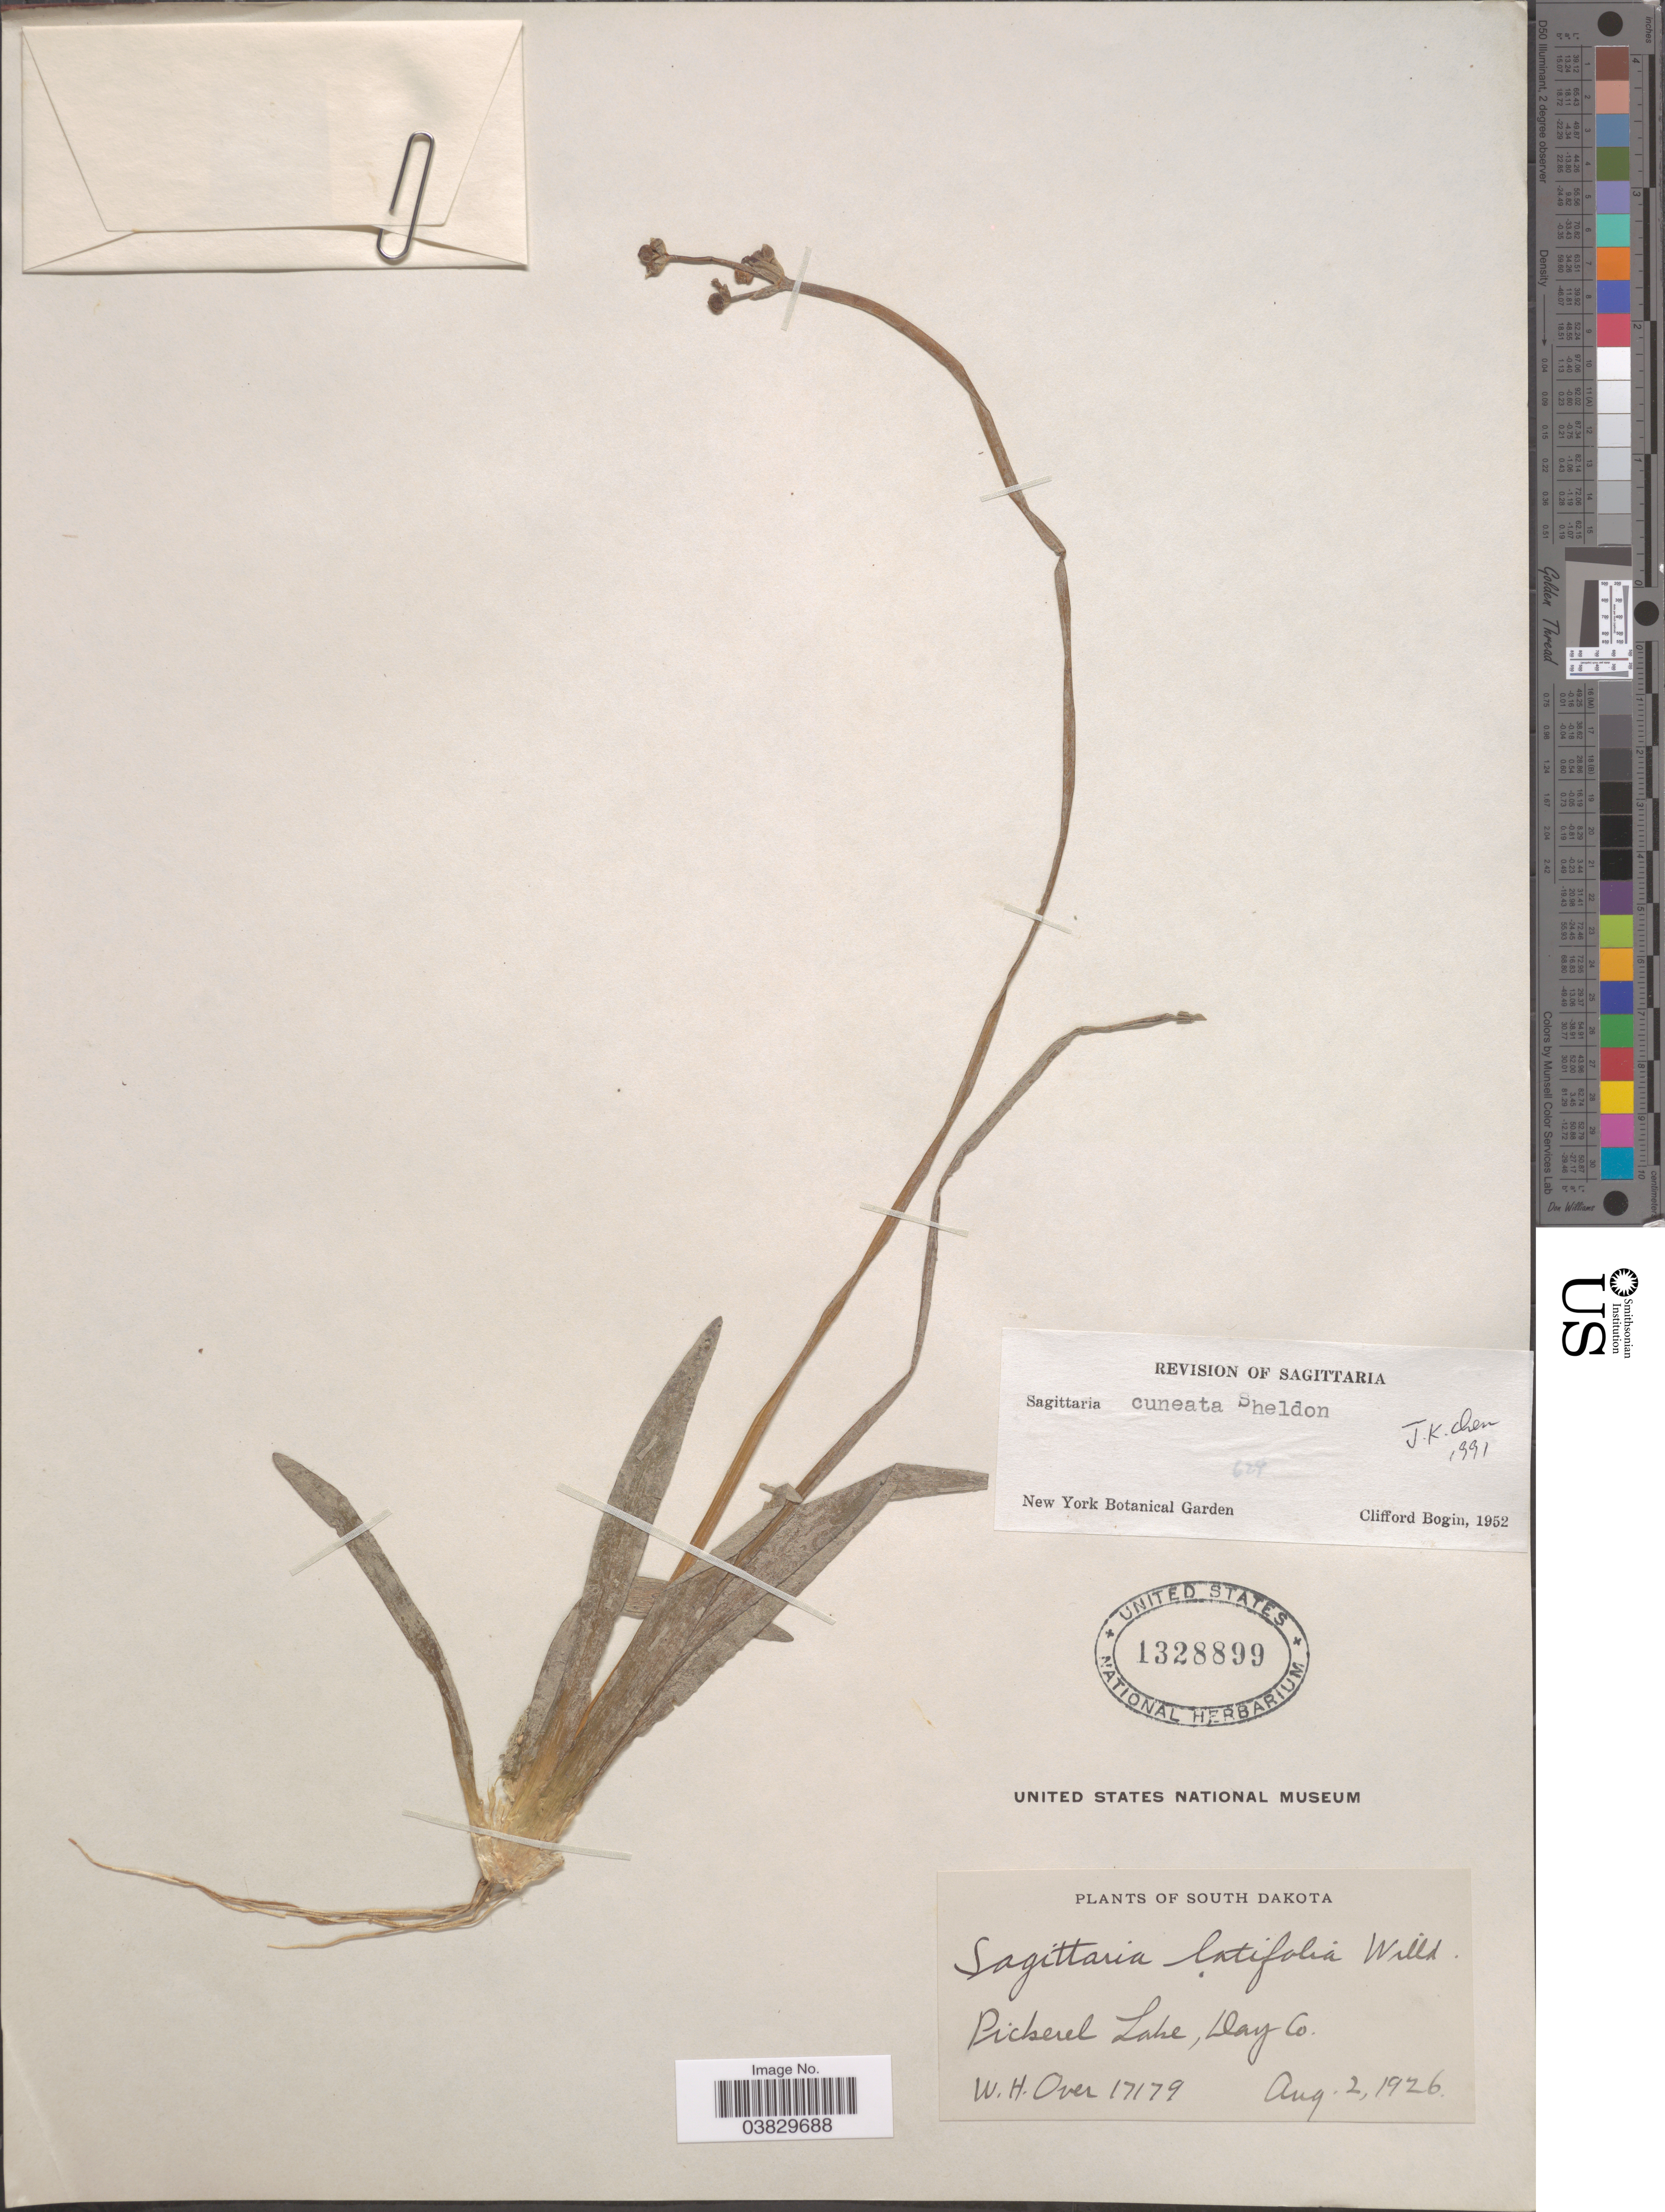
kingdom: Plantae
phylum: Tracheophyta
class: Liliopsida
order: Alismatales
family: Alismataceae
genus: Sagittaria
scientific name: Sagittaria cuneata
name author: E. Sheld.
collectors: W. Over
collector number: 17179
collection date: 1926-08-02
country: United States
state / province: South Dakota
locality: Pickerel Lake, Day Co.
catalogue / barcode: US 1328899